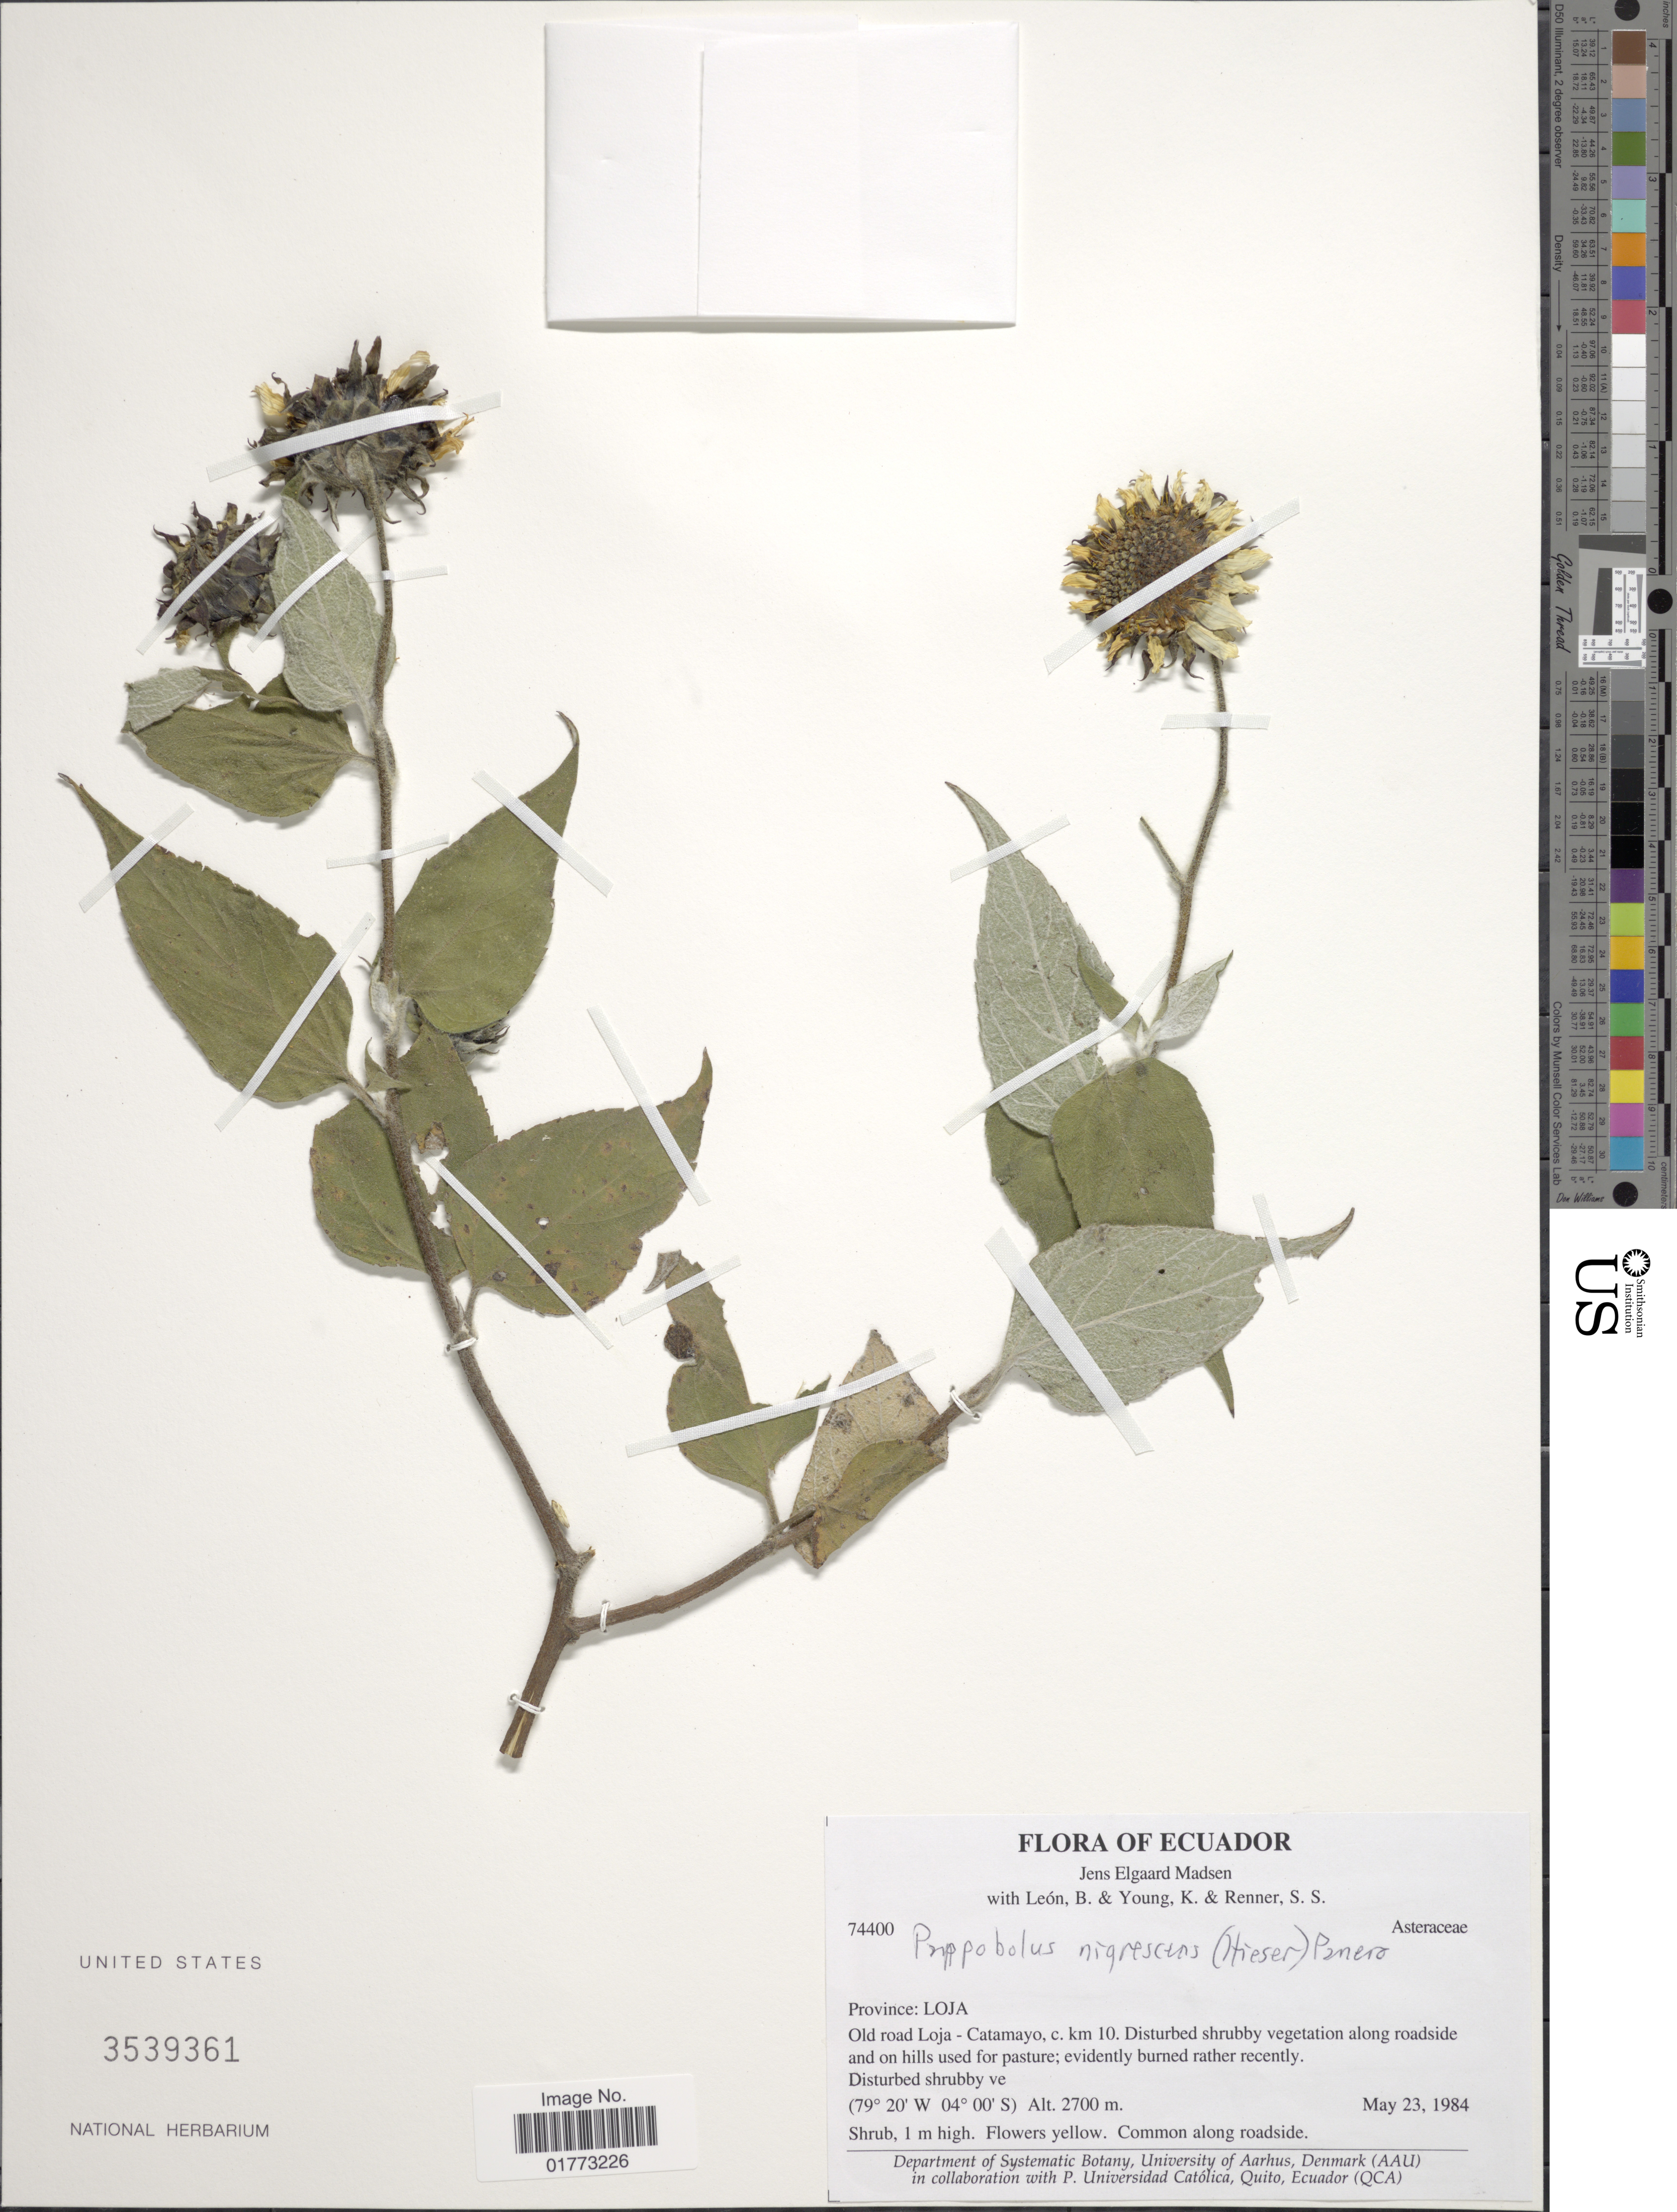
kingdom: Plantae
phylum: Tracheophyta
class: Magnoliopsida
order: Asterales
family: Asteraceae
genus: Pappobolus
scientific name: Pappobolus nigrescens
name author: Heiser & Panero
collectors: J. E. Madsen, B. León, K. Young & S. S. Renner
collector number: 74400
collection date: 1984-05-23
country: Ecuador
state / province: Loja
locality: Old road Loja- Catamayo, c. km 10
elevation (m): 2700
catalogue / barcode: US 3539361